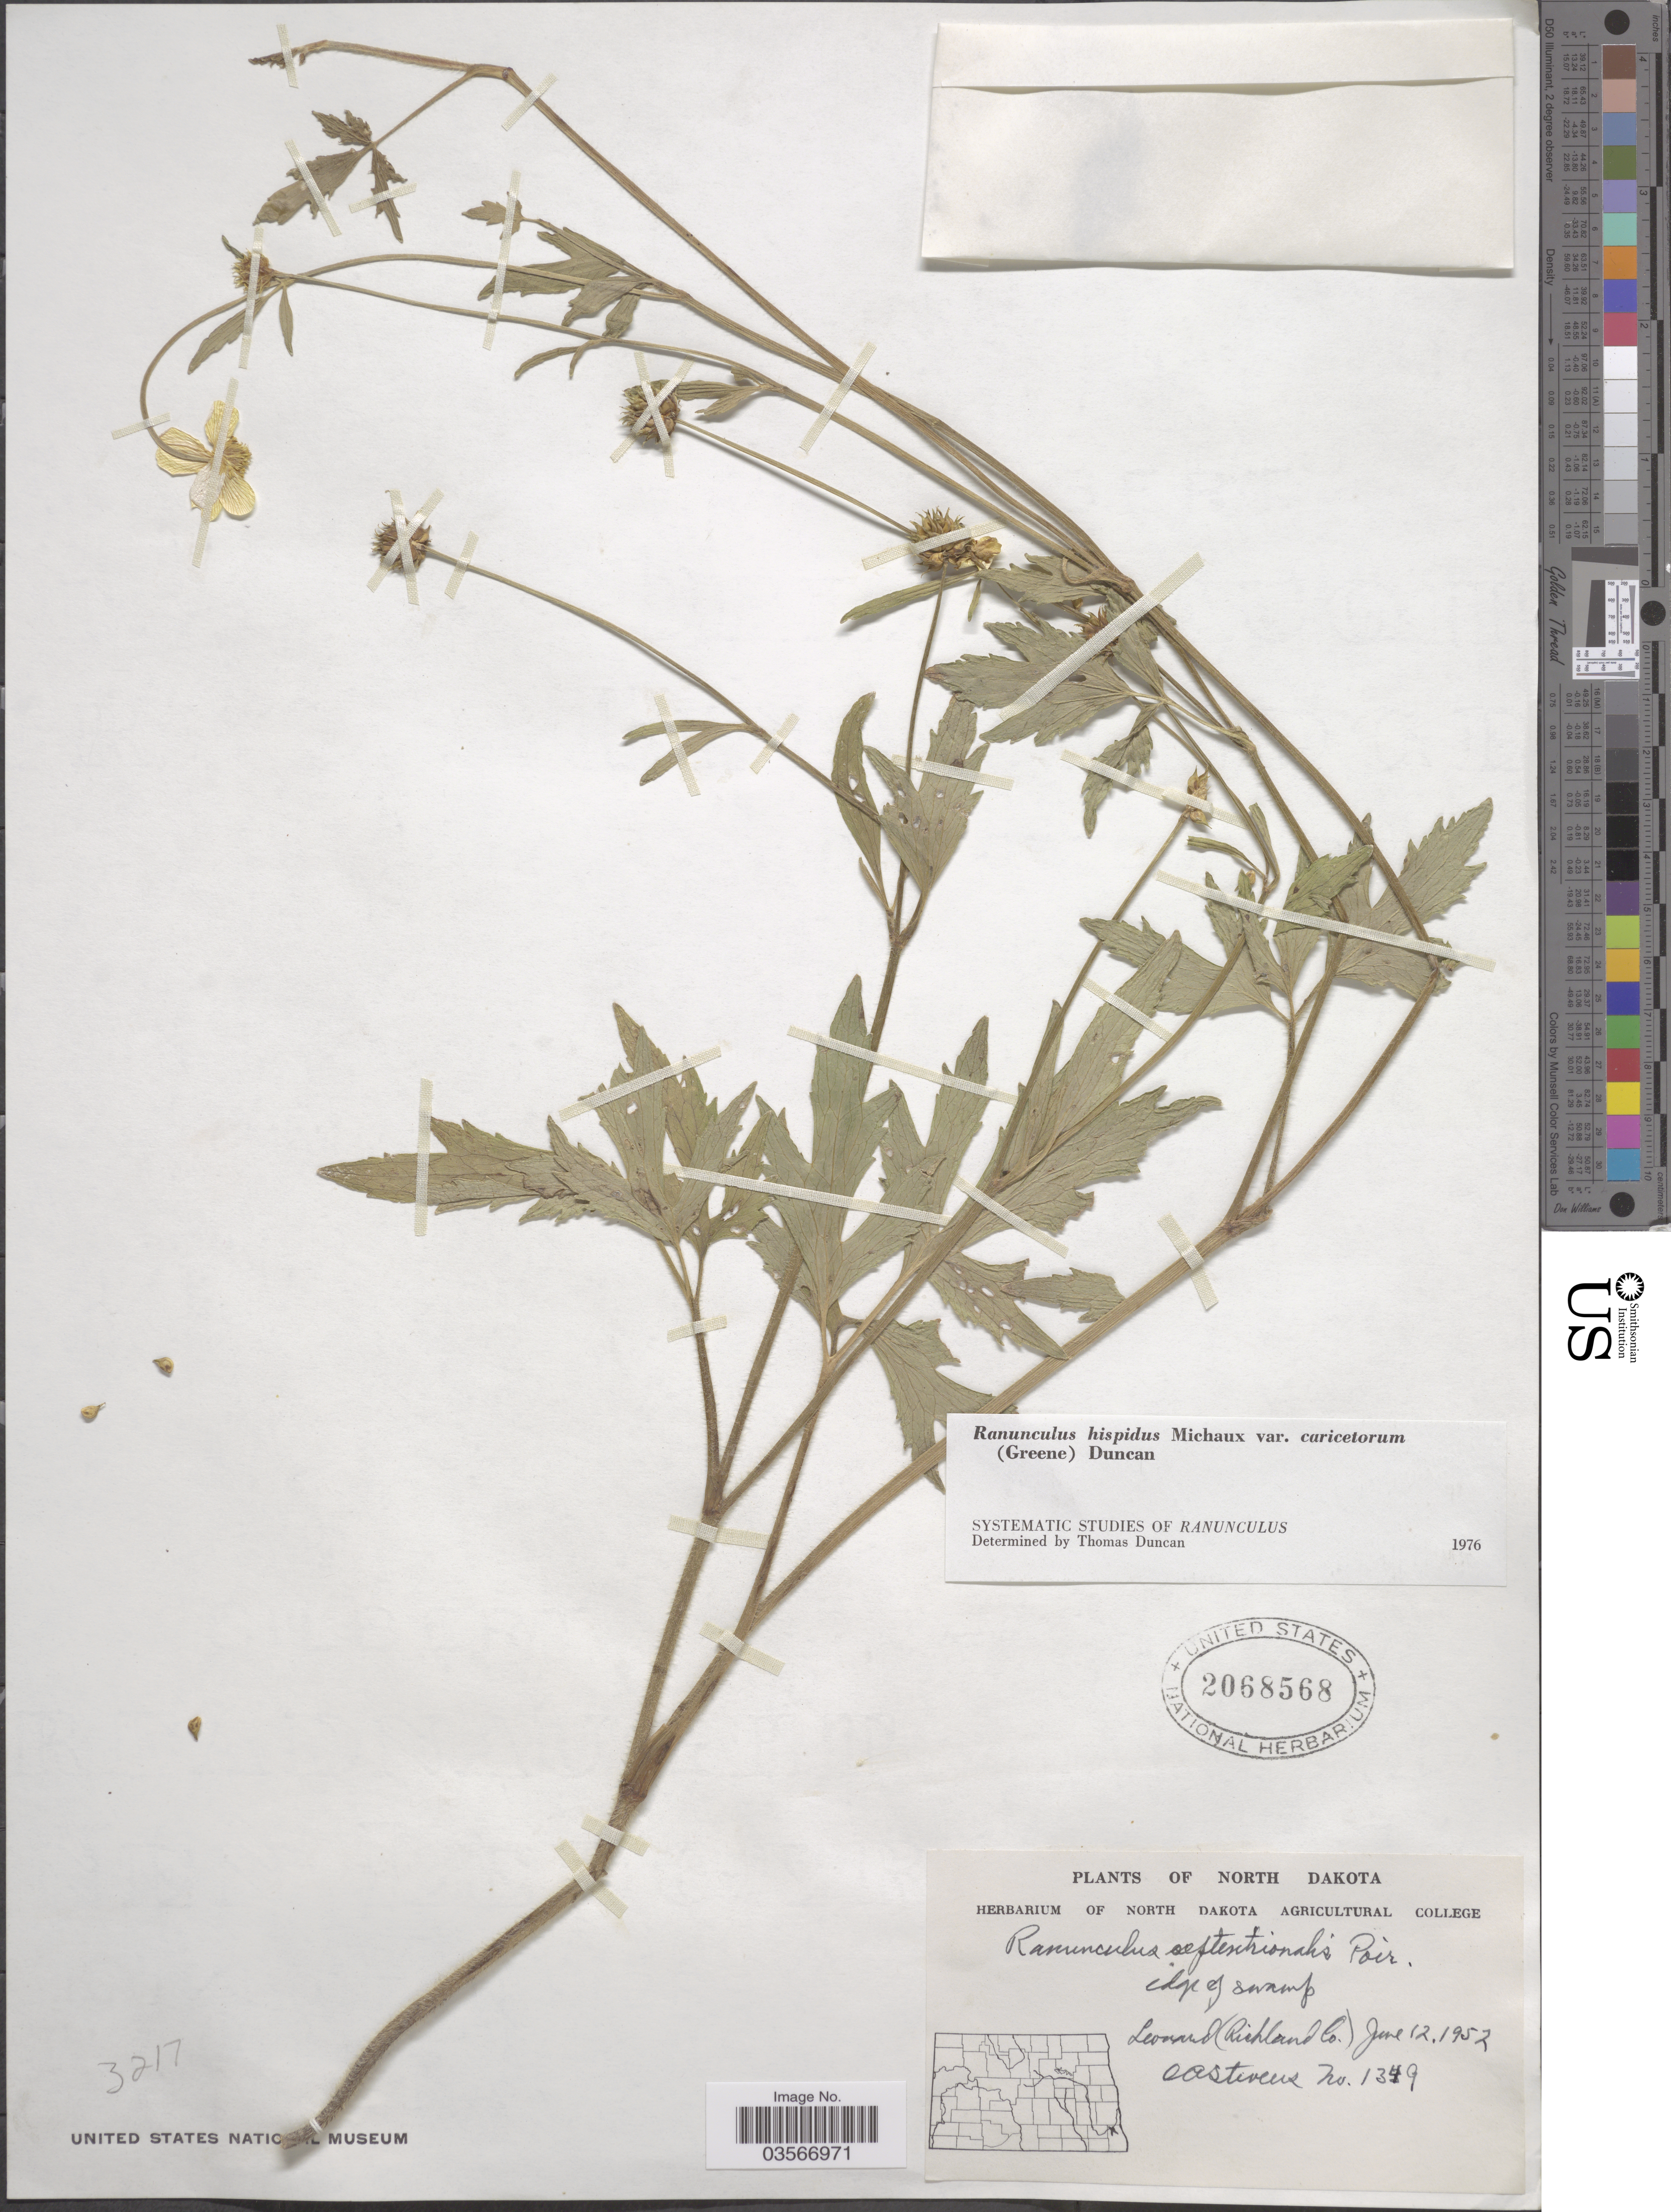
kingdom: Plantae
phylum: Tracheophyta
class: Magnoliopsida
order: Ranunculales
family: Ranunculaceae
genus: Ranunculus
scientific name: Ranunculus hispidus var. caricetorum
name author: Michx.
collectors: O. A. Stevens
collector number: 1349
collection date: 1952-06-12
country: United States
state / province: North Dakota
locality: Leonard (Richland Co.).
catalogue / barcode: US 2068568